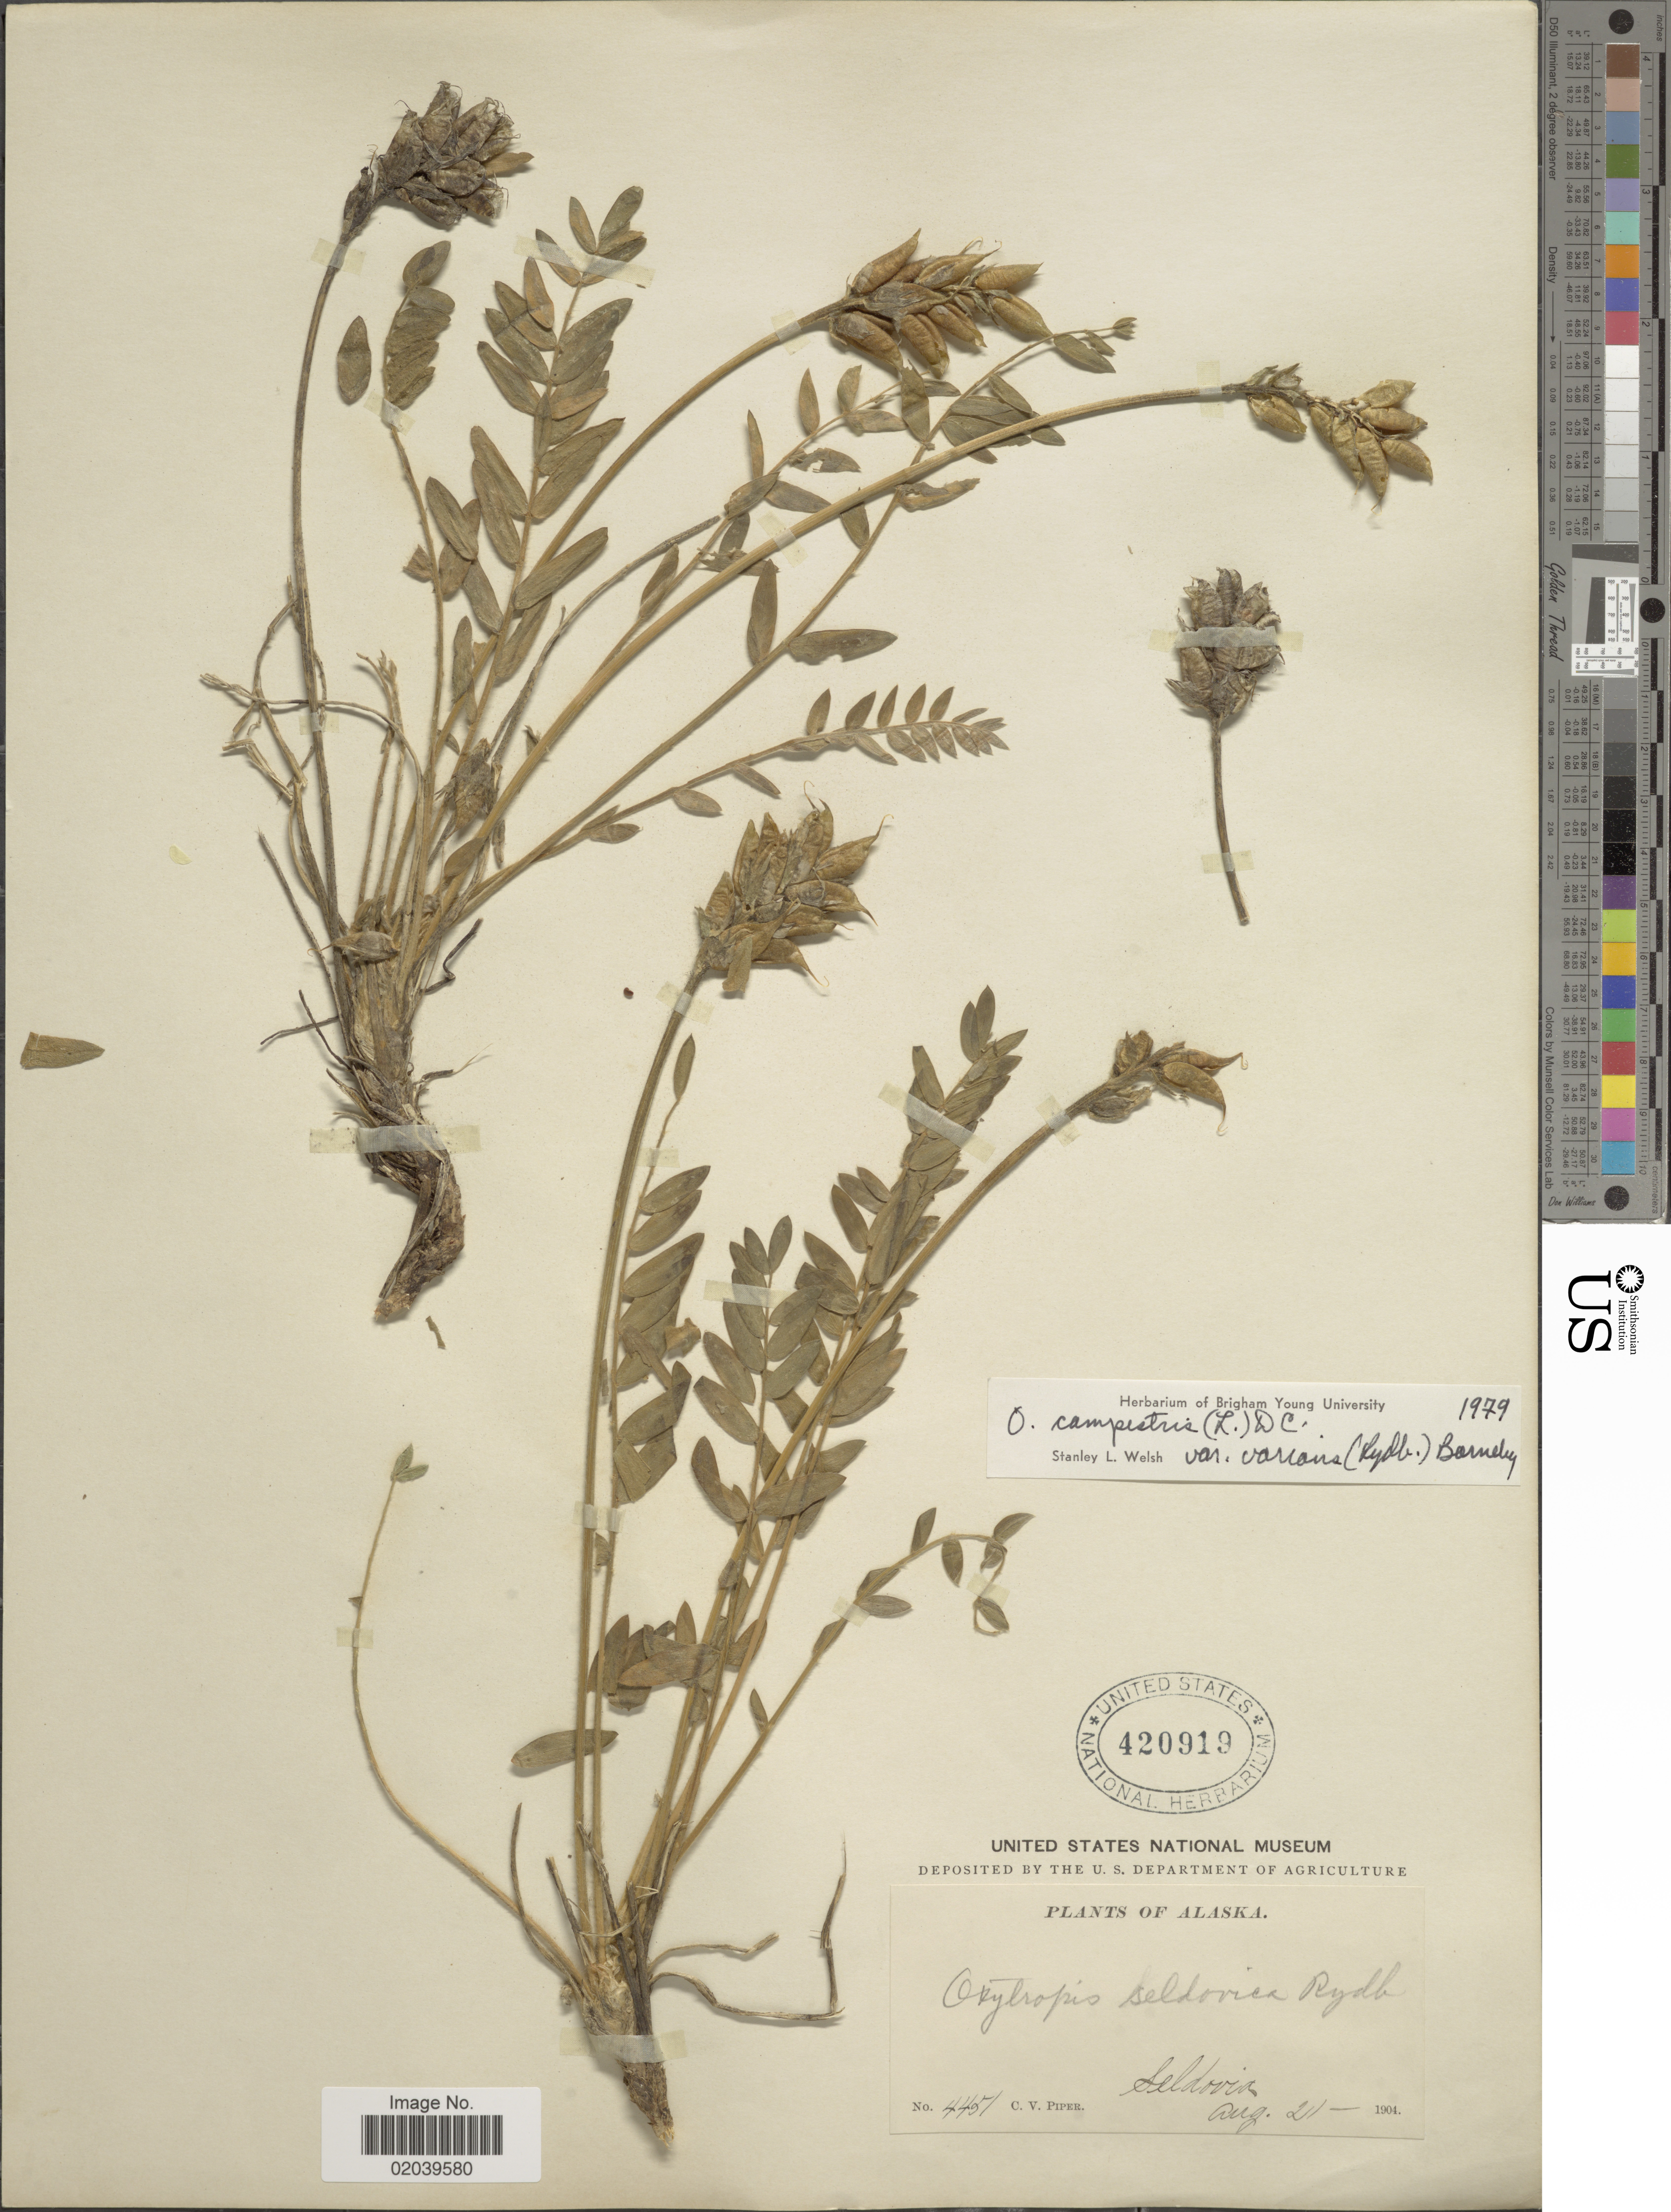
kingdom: Plantae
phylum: Tracheophyta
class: Magnoliopsida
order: Fabales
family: Fabaceae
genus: Oxytropis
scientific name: Oxytropis campestris var. varians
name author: (Rydb.) Barneby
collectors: C. V. Piper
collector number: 4451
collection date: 1904-08-21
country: United States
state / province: Alaska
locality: Seldovia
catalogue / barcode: US 420919